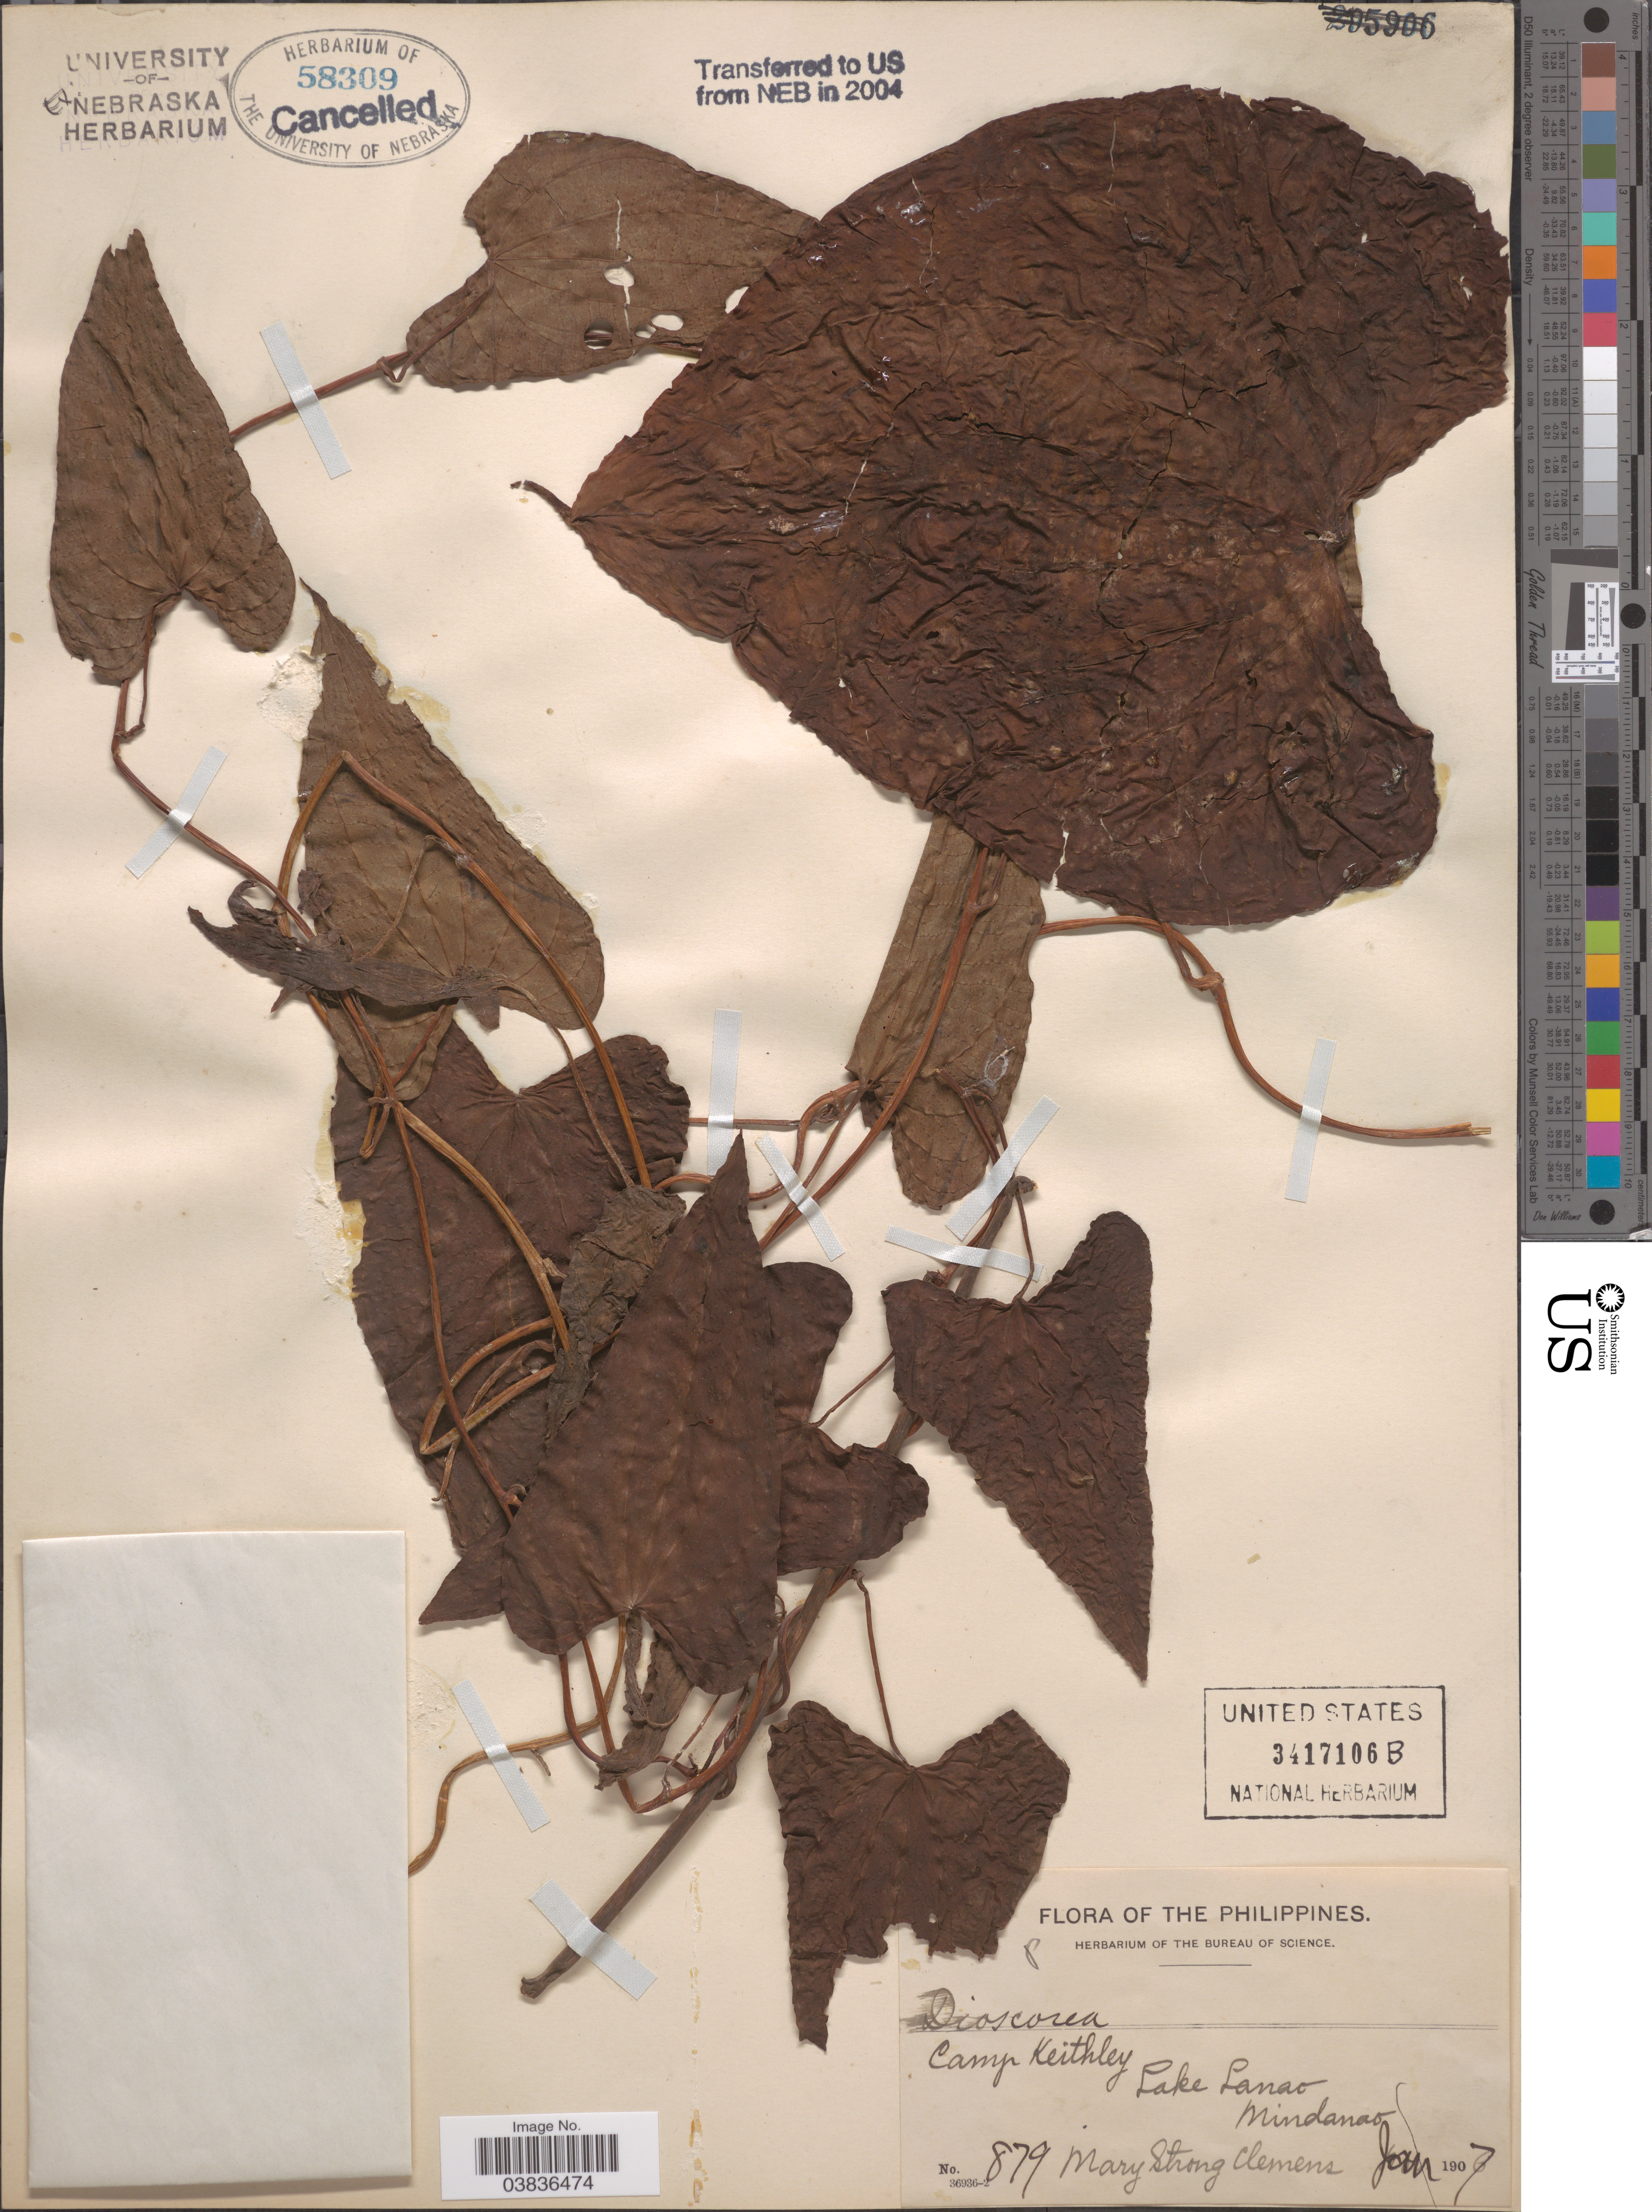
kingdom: Plantae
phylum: Tracheophyta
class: Liliopsida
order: Dioscoreales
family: Dioscoreaceae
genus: Dioscorea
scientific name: Dioscorea sp.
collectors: M. S. Clemens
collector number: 879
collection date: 1907-01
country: Philippines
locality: Camp Keithley, Lake Lanao, Mindanao.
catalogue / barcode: US 3417106B